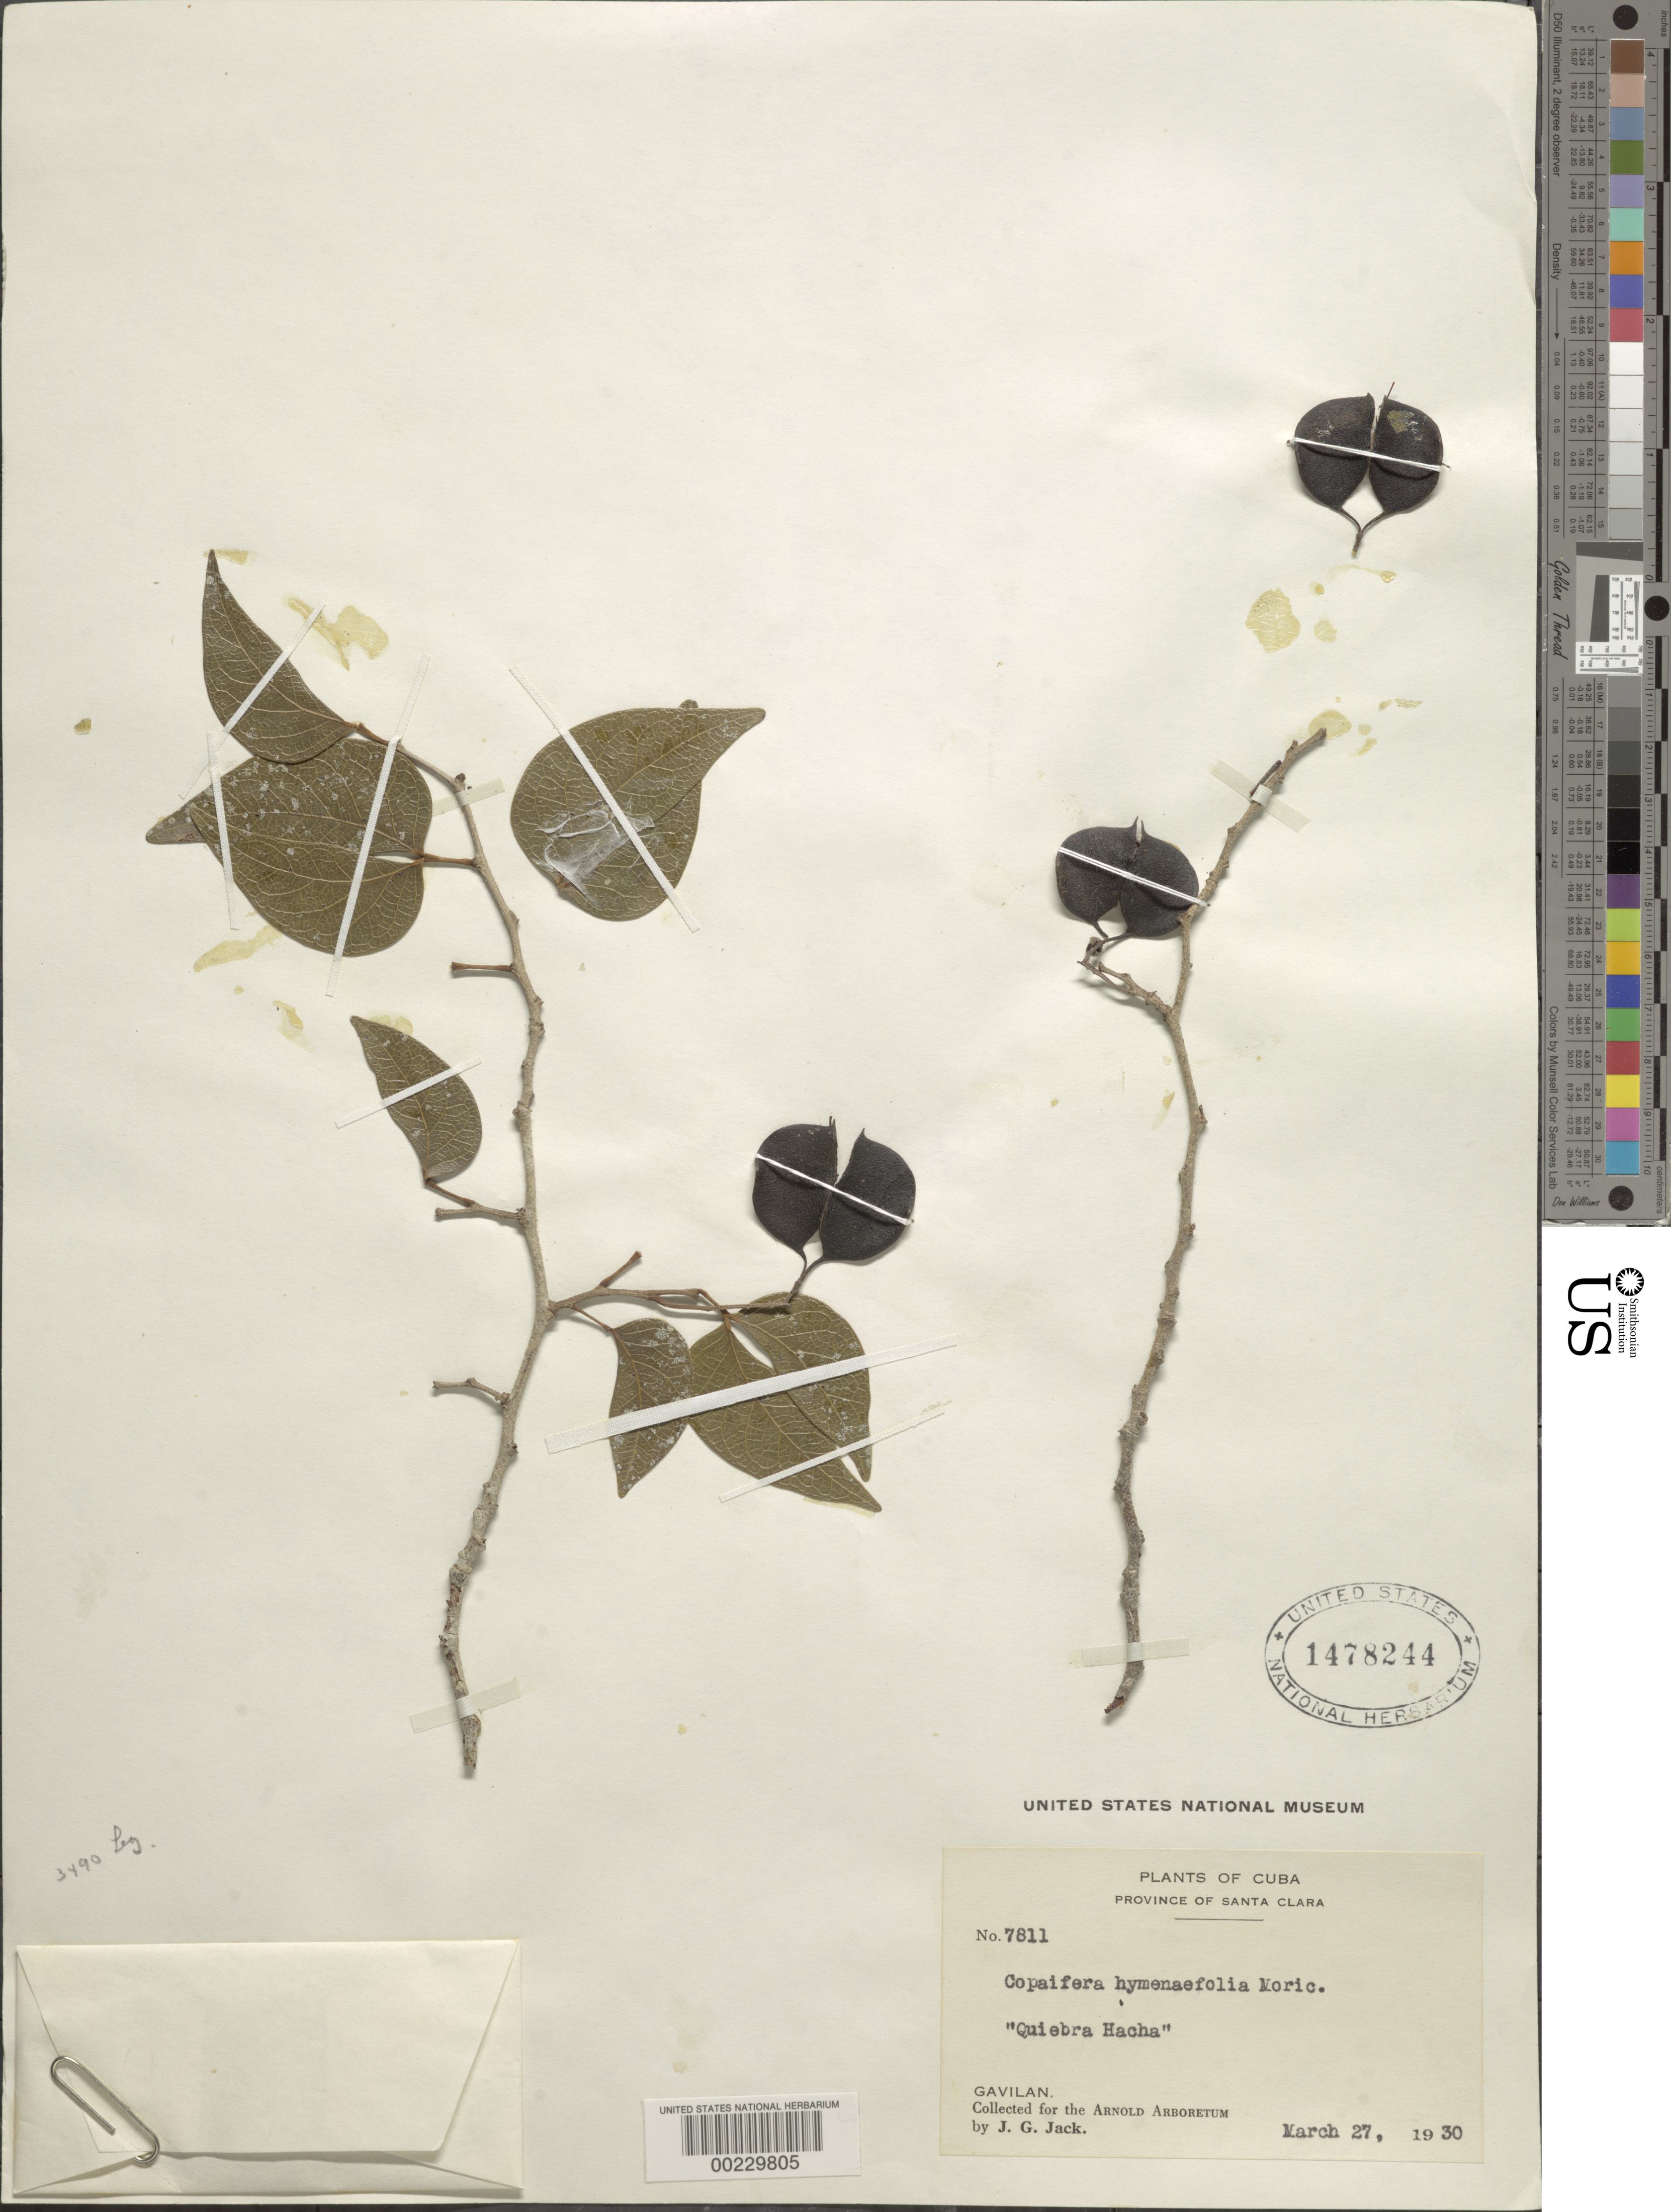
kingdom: Plantae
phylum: Tracheophyta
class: Magnoliopsida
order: Fabales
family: Fabaceae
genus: Copaifera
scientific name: Copaifera hymenaeifolia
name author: Moric.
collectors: J. G. Jack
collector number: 7811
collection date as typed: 27 Mar 1930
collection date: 1930-03-27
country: Cuba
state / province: Las Villas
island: Greater Antilles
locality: "Quiebra Hacha", Gavilan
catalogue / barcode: US 1478244